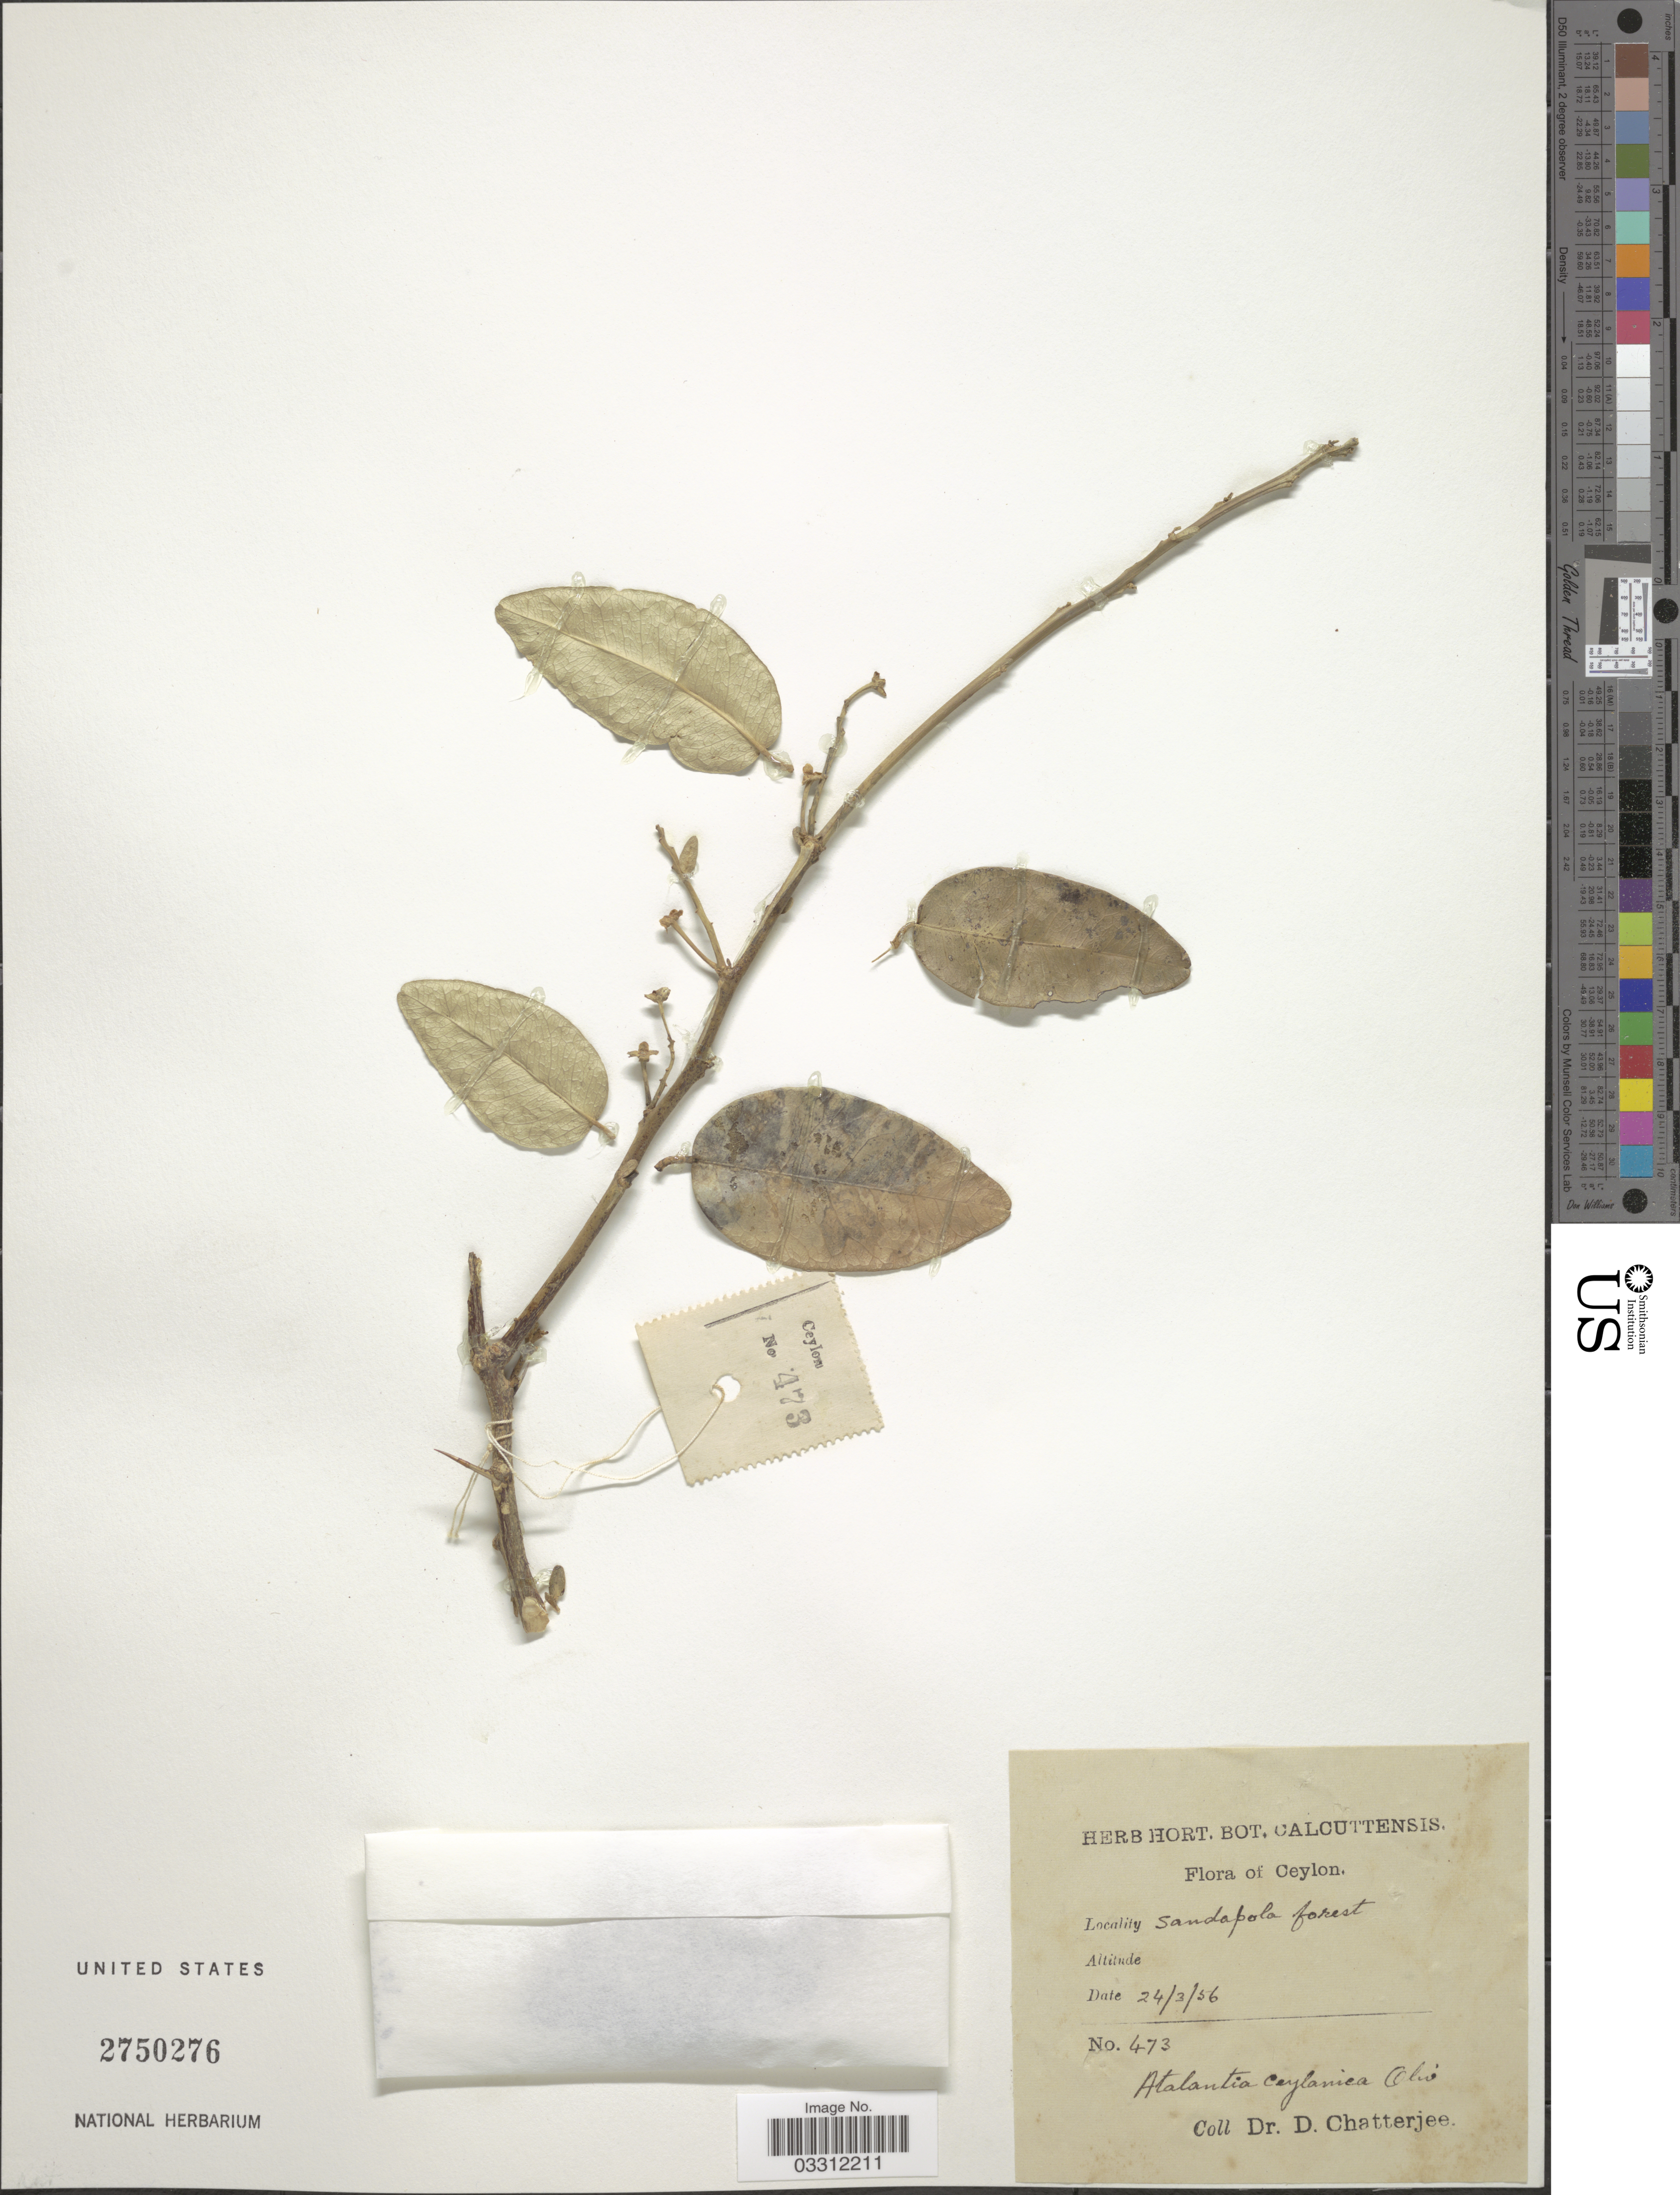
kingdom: Plantae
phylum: Tracheophyta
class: Magnoliopsida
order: Sapindales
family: Rutaceae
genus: Atalantia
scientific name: Atalantia ceylanica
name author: (Arn.) Oliv.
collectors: D. Chatterjee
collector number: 473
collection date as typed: Transcribed d/m/y: 24/3/56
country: Sri Lanka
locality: Ceylon, Sandapola forest.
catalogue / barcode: US 2750276